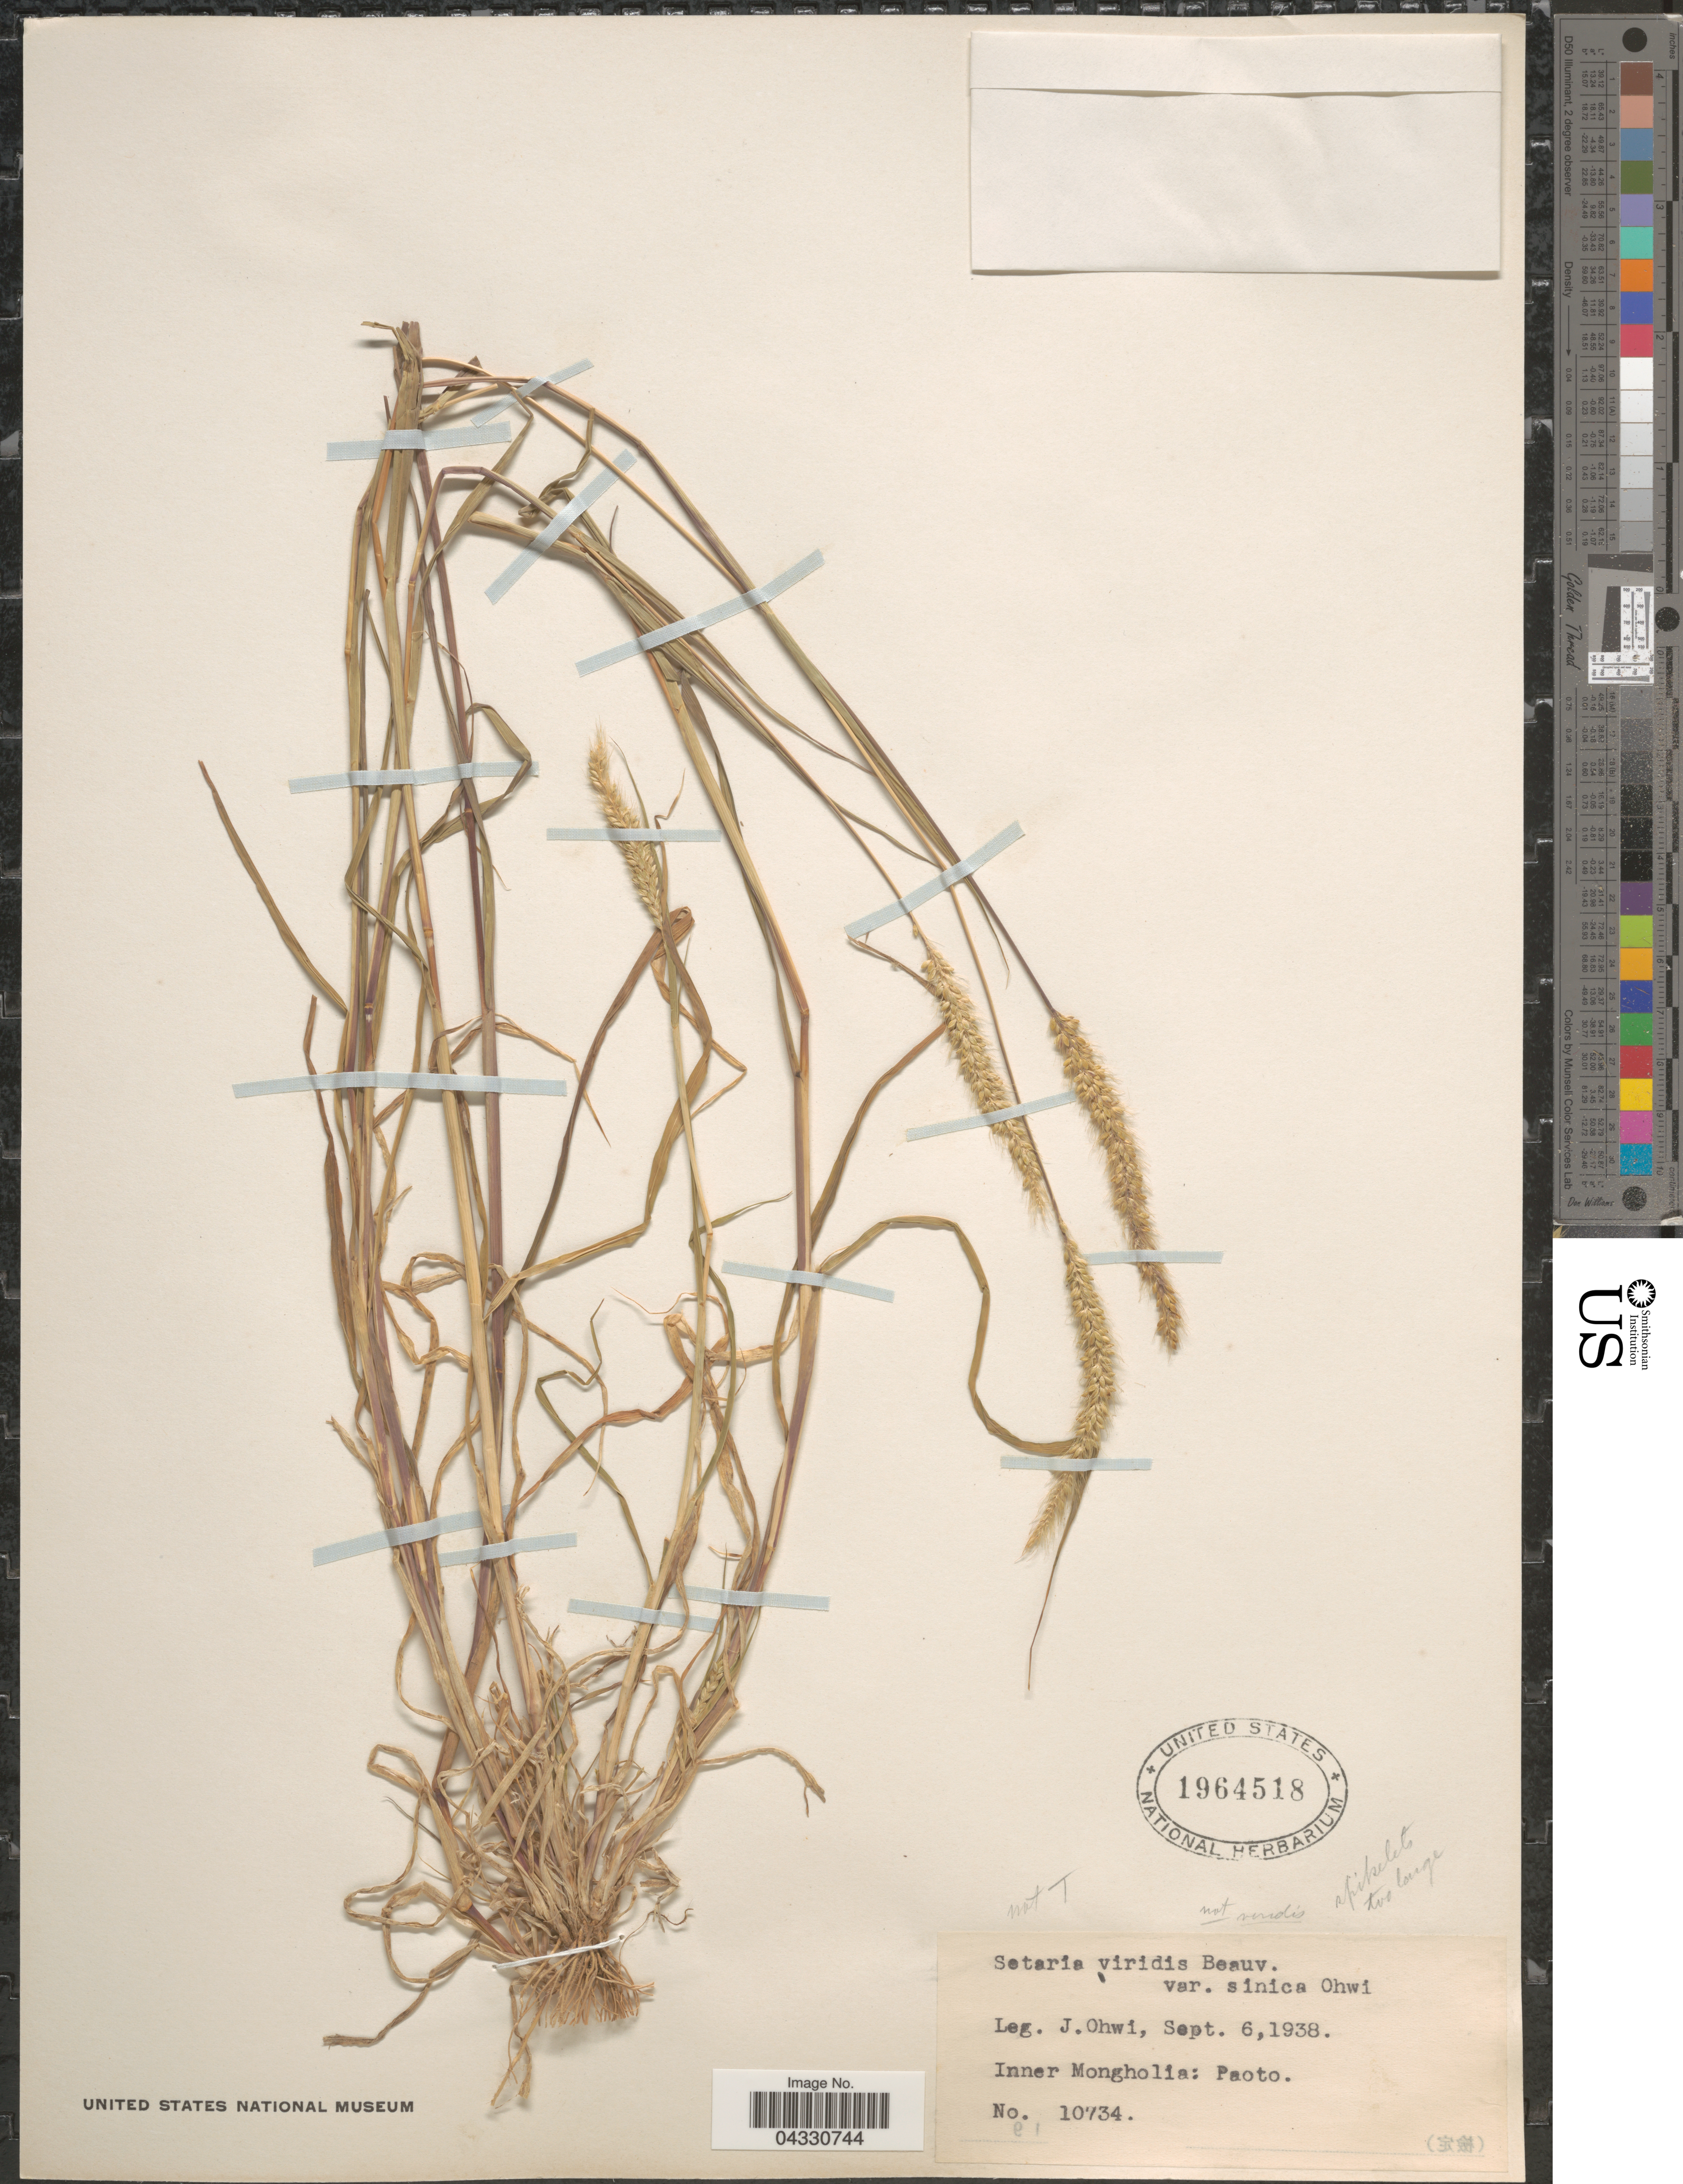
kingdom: Plantae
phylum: Tracheophyta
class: Liliopsida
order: Poales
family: Poaceae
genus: Setaria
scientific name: Setaria sp.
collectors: J. Ohwi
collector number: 10734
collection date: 1938-09-06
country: China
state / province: Nei Monggol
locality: Inner Mongholia: Paoto.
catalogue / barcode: US 1964518